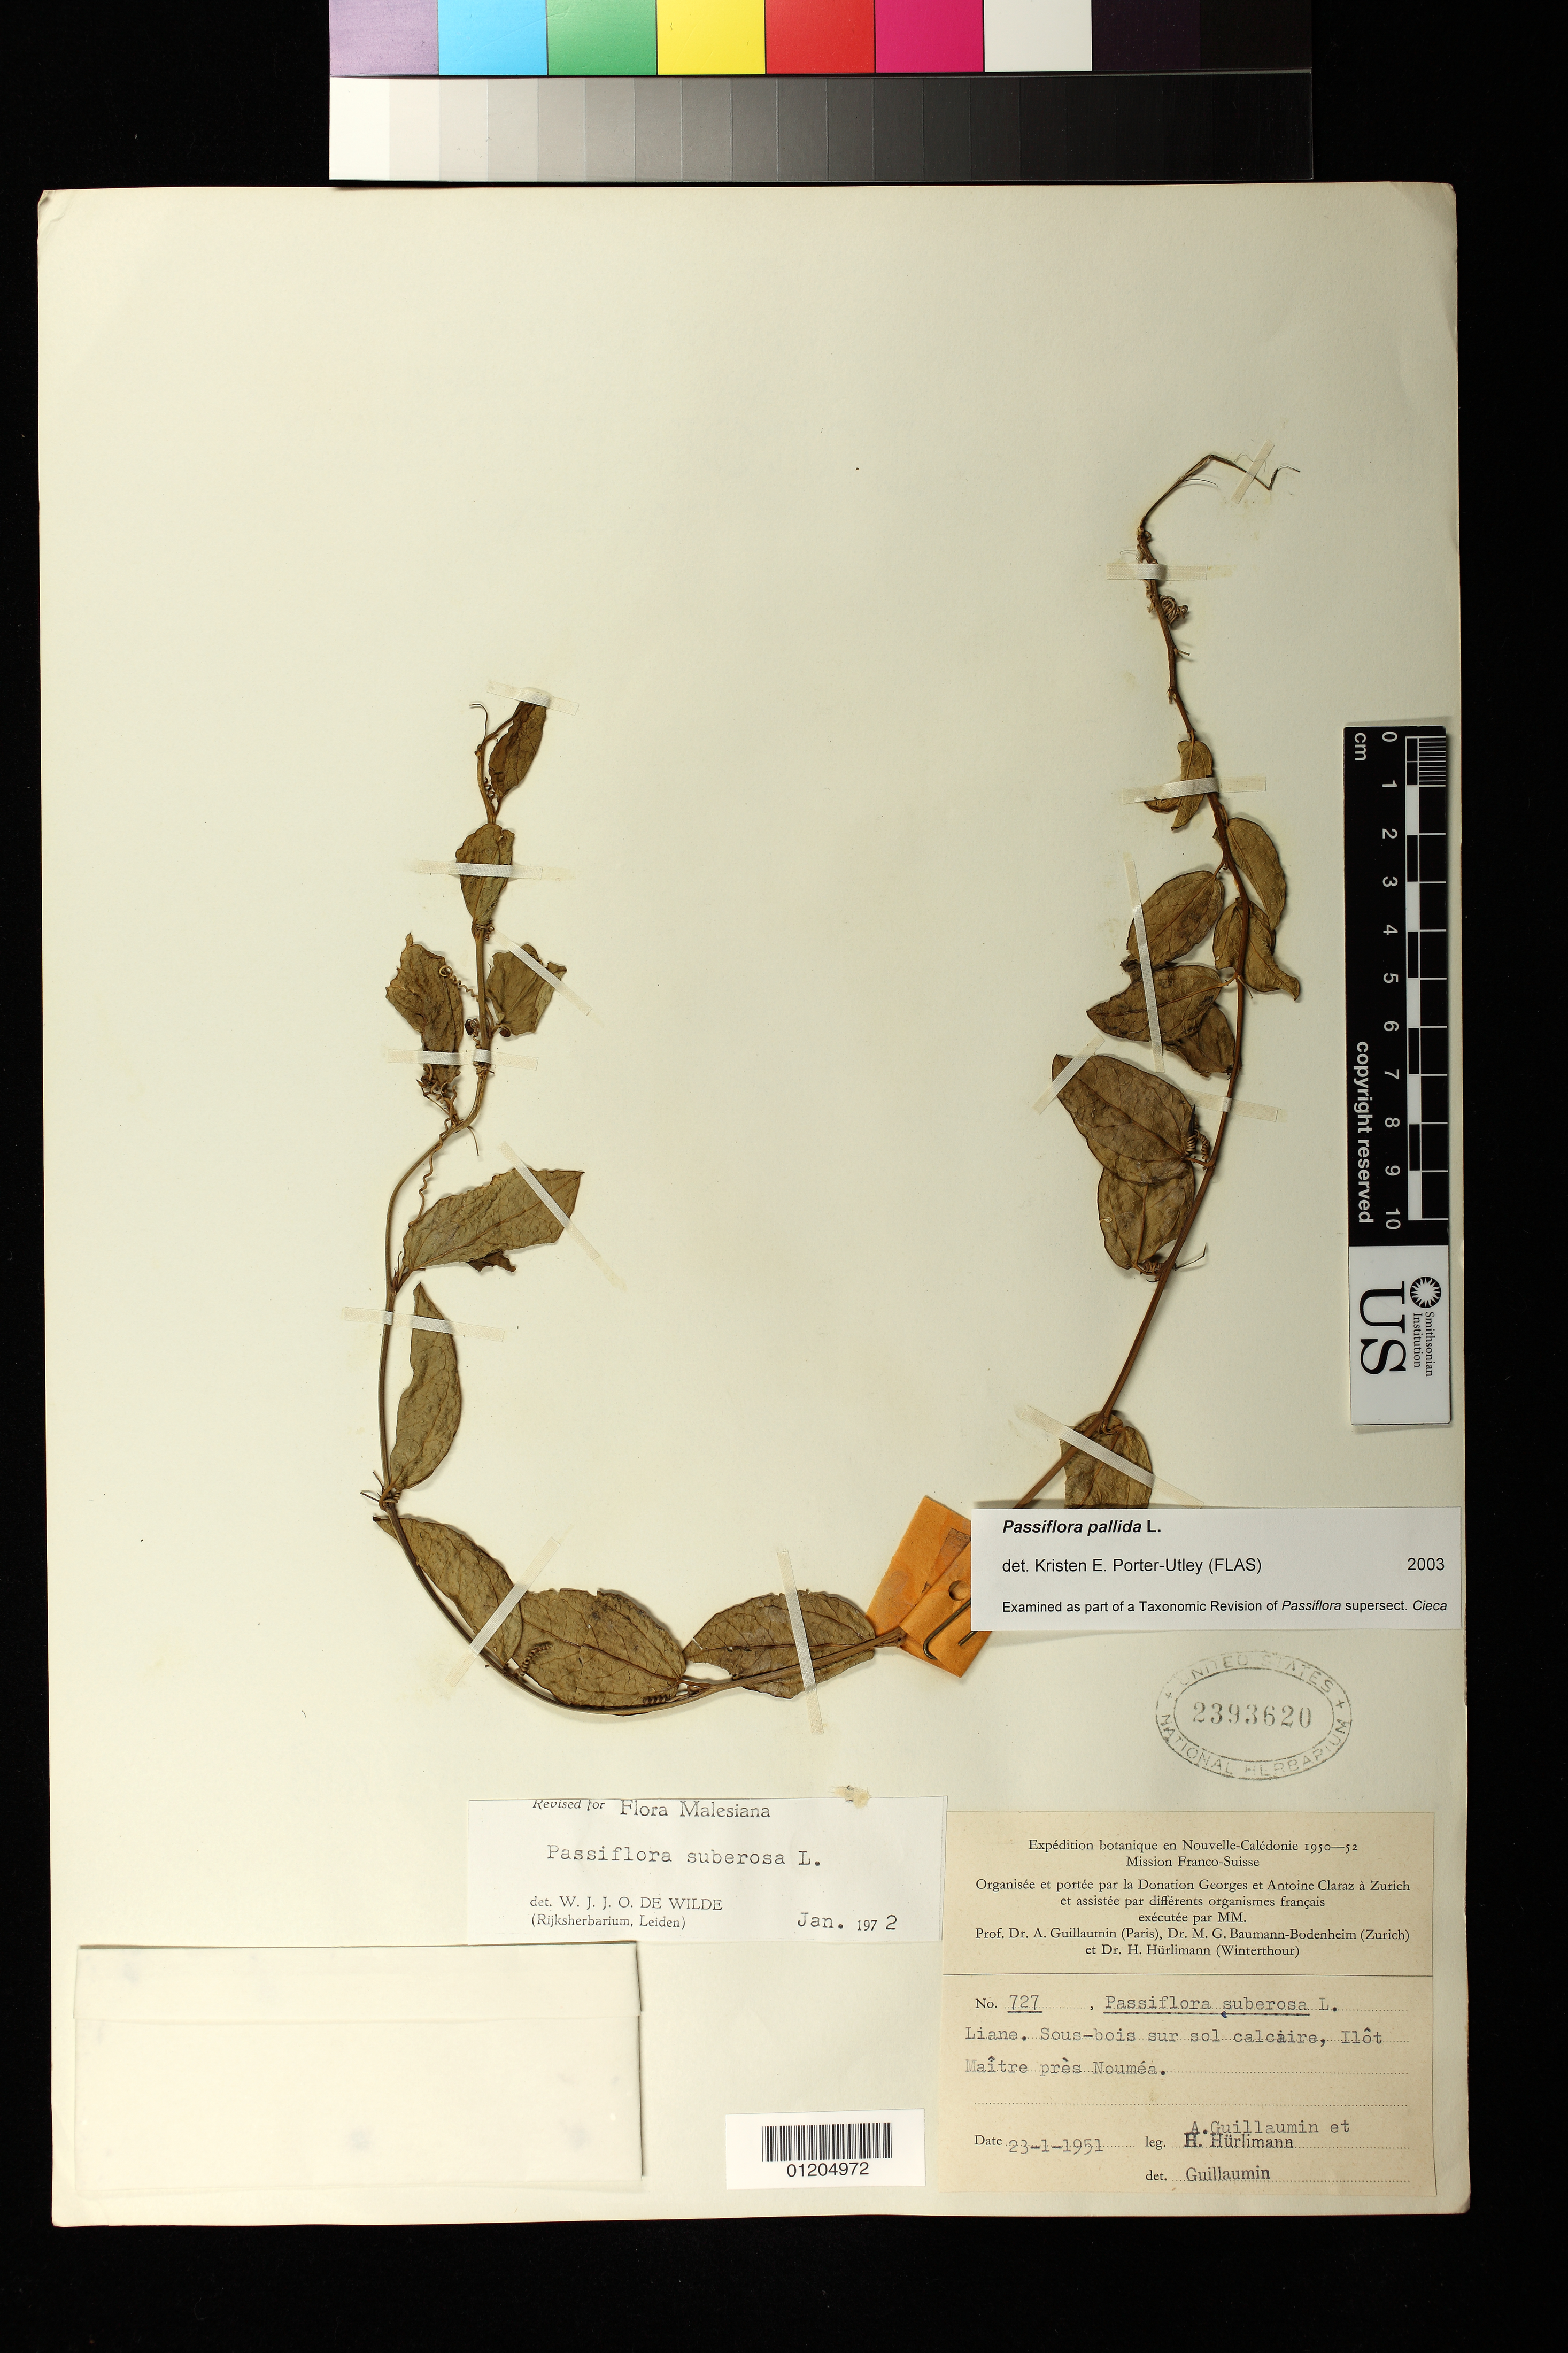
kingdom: Plantae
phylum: Tracheophyta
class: Magnoliopsida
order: Malpighiales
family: Passifloraceae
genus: Passiflora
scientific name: Passiflora pallida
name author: L.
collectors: H. Hurlimann & A. Guillaumin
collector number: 727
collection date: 1951-01-23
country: New Caledonia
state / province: South Province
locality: Ilot Maitre pres Noumea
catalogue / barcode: US 2393620